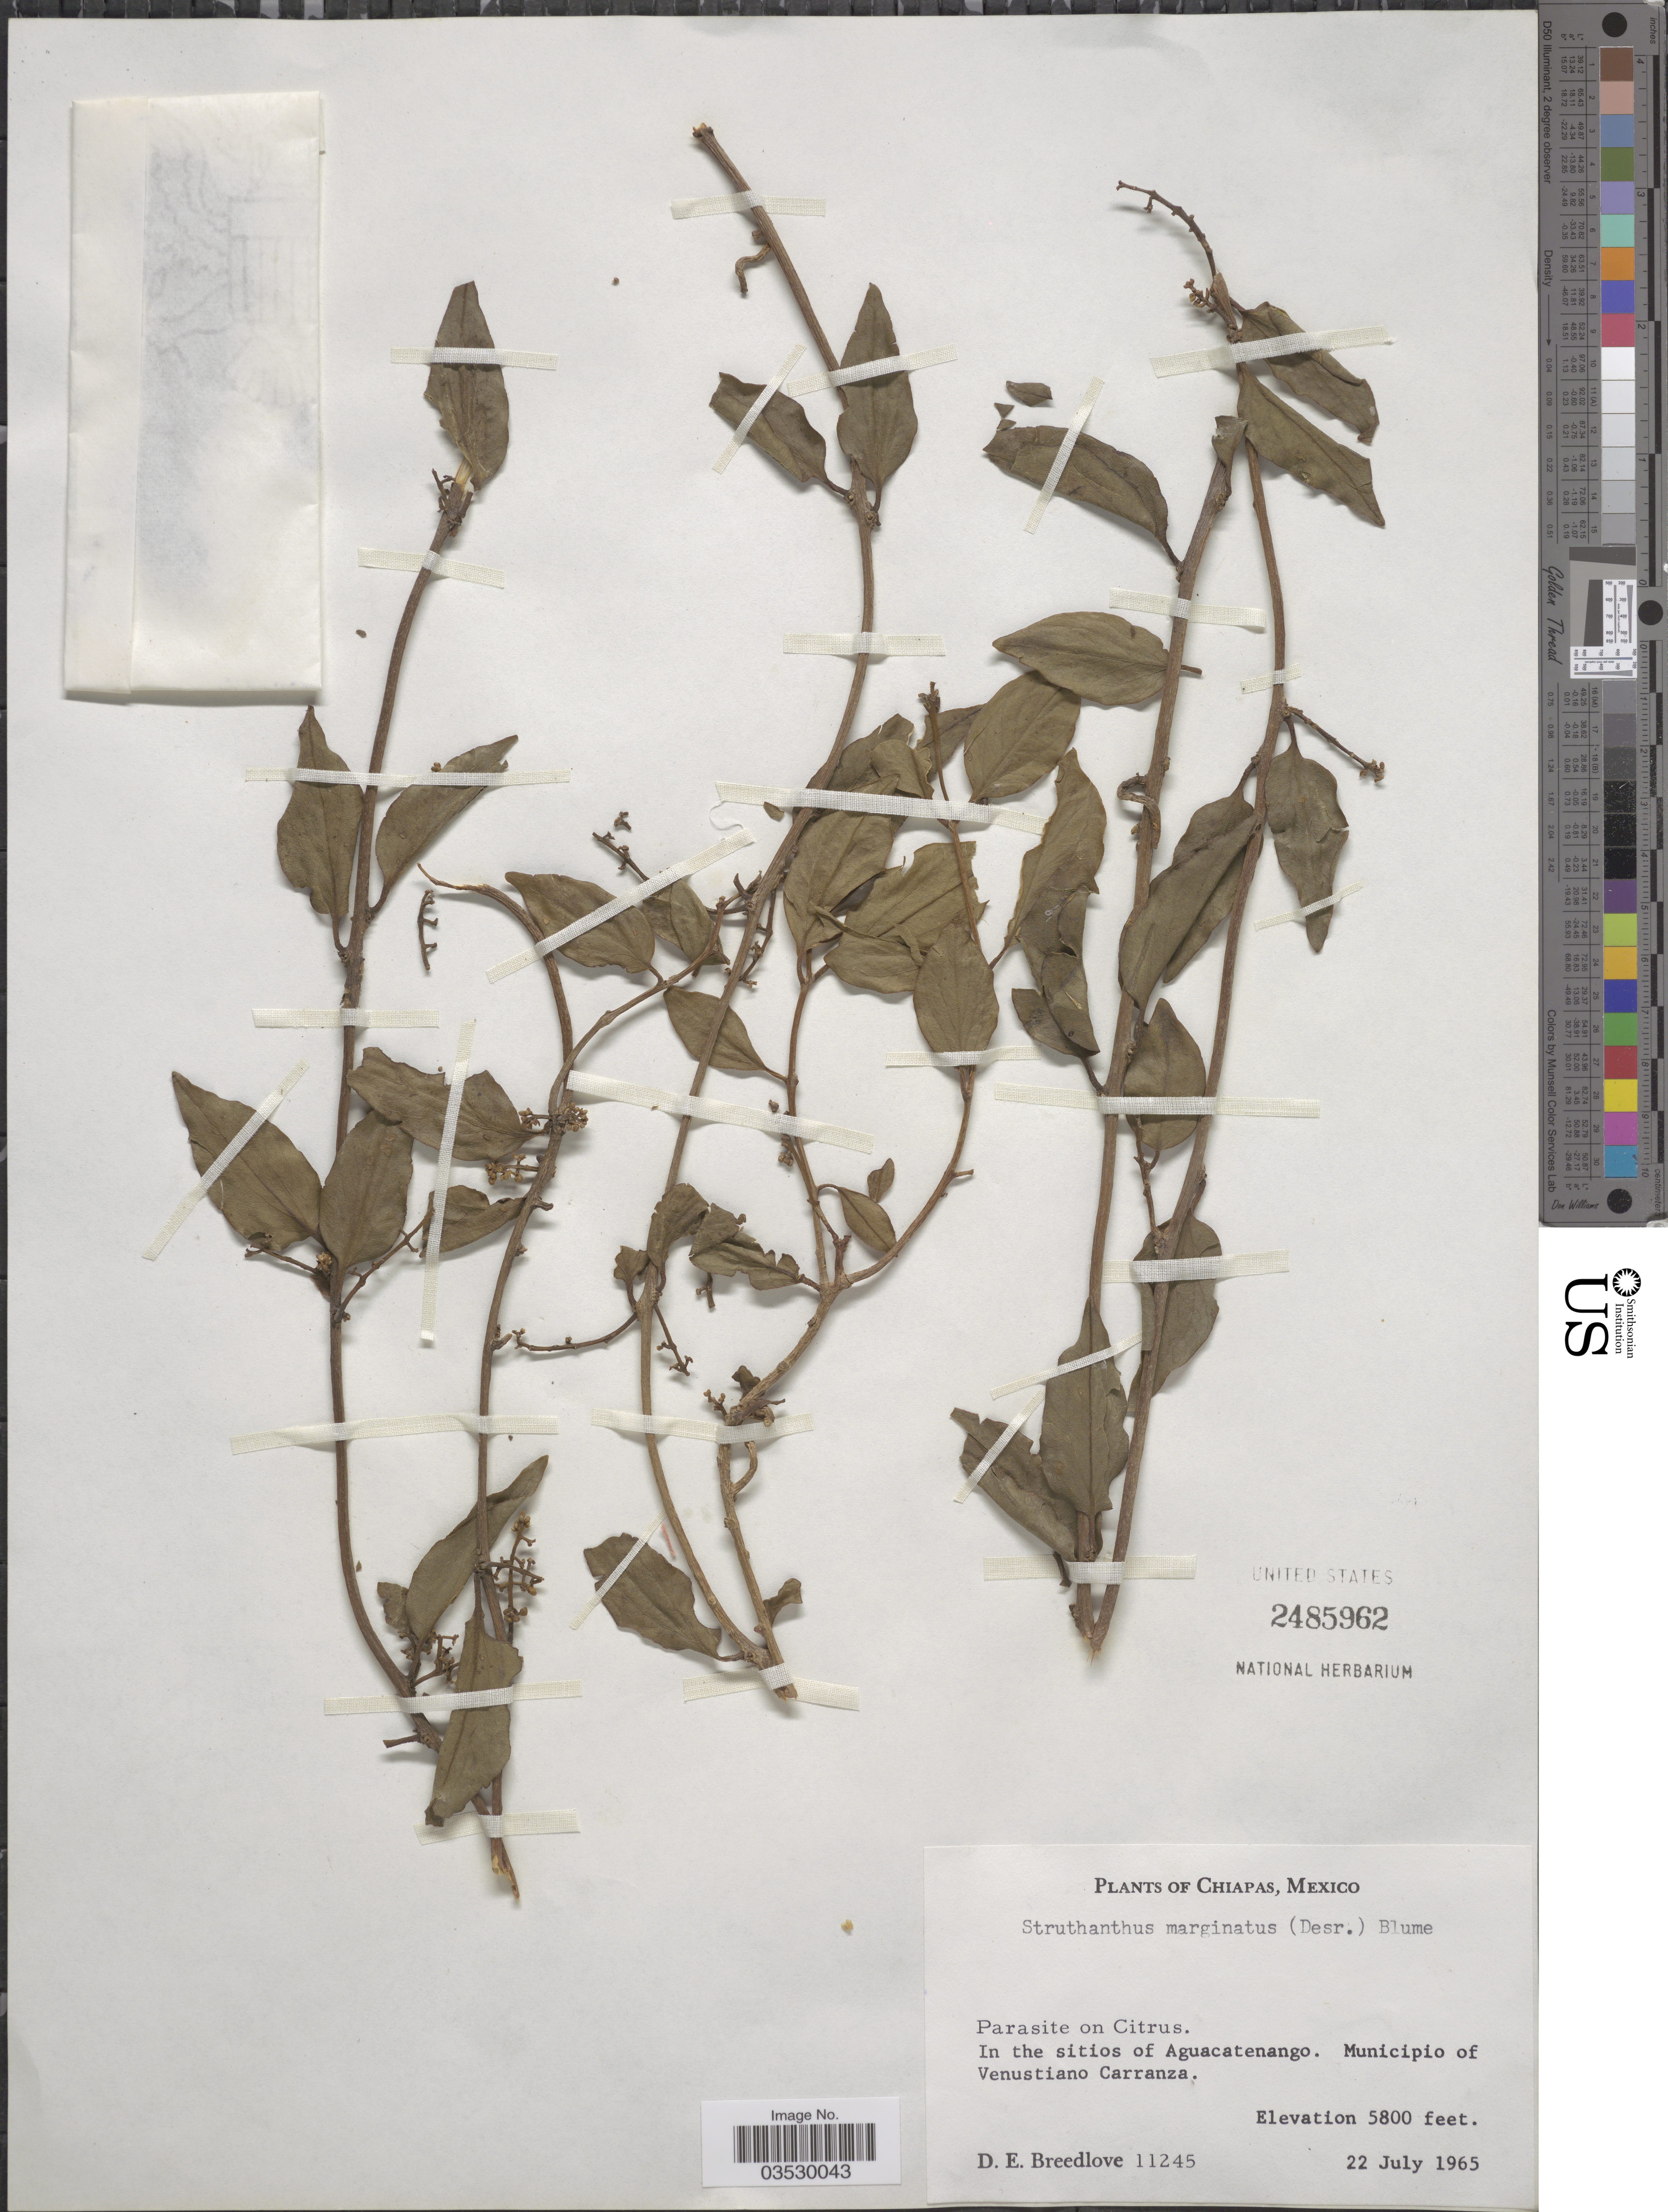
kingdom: Plantae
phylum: Tracheophyta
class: Magnoliopsida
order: Santalales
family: Loranthaceae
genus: Struthanthus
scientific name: Struthanthus marginatus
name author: (Desr.) Blume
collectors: D. E. Breedlove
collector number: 11245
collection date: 1965-07-22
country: Mexico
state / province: Chiapas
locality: In the sitios of Aguacatenango. Municipio of Venustiano Carranza.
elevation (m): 1768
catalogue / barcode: US 2485962